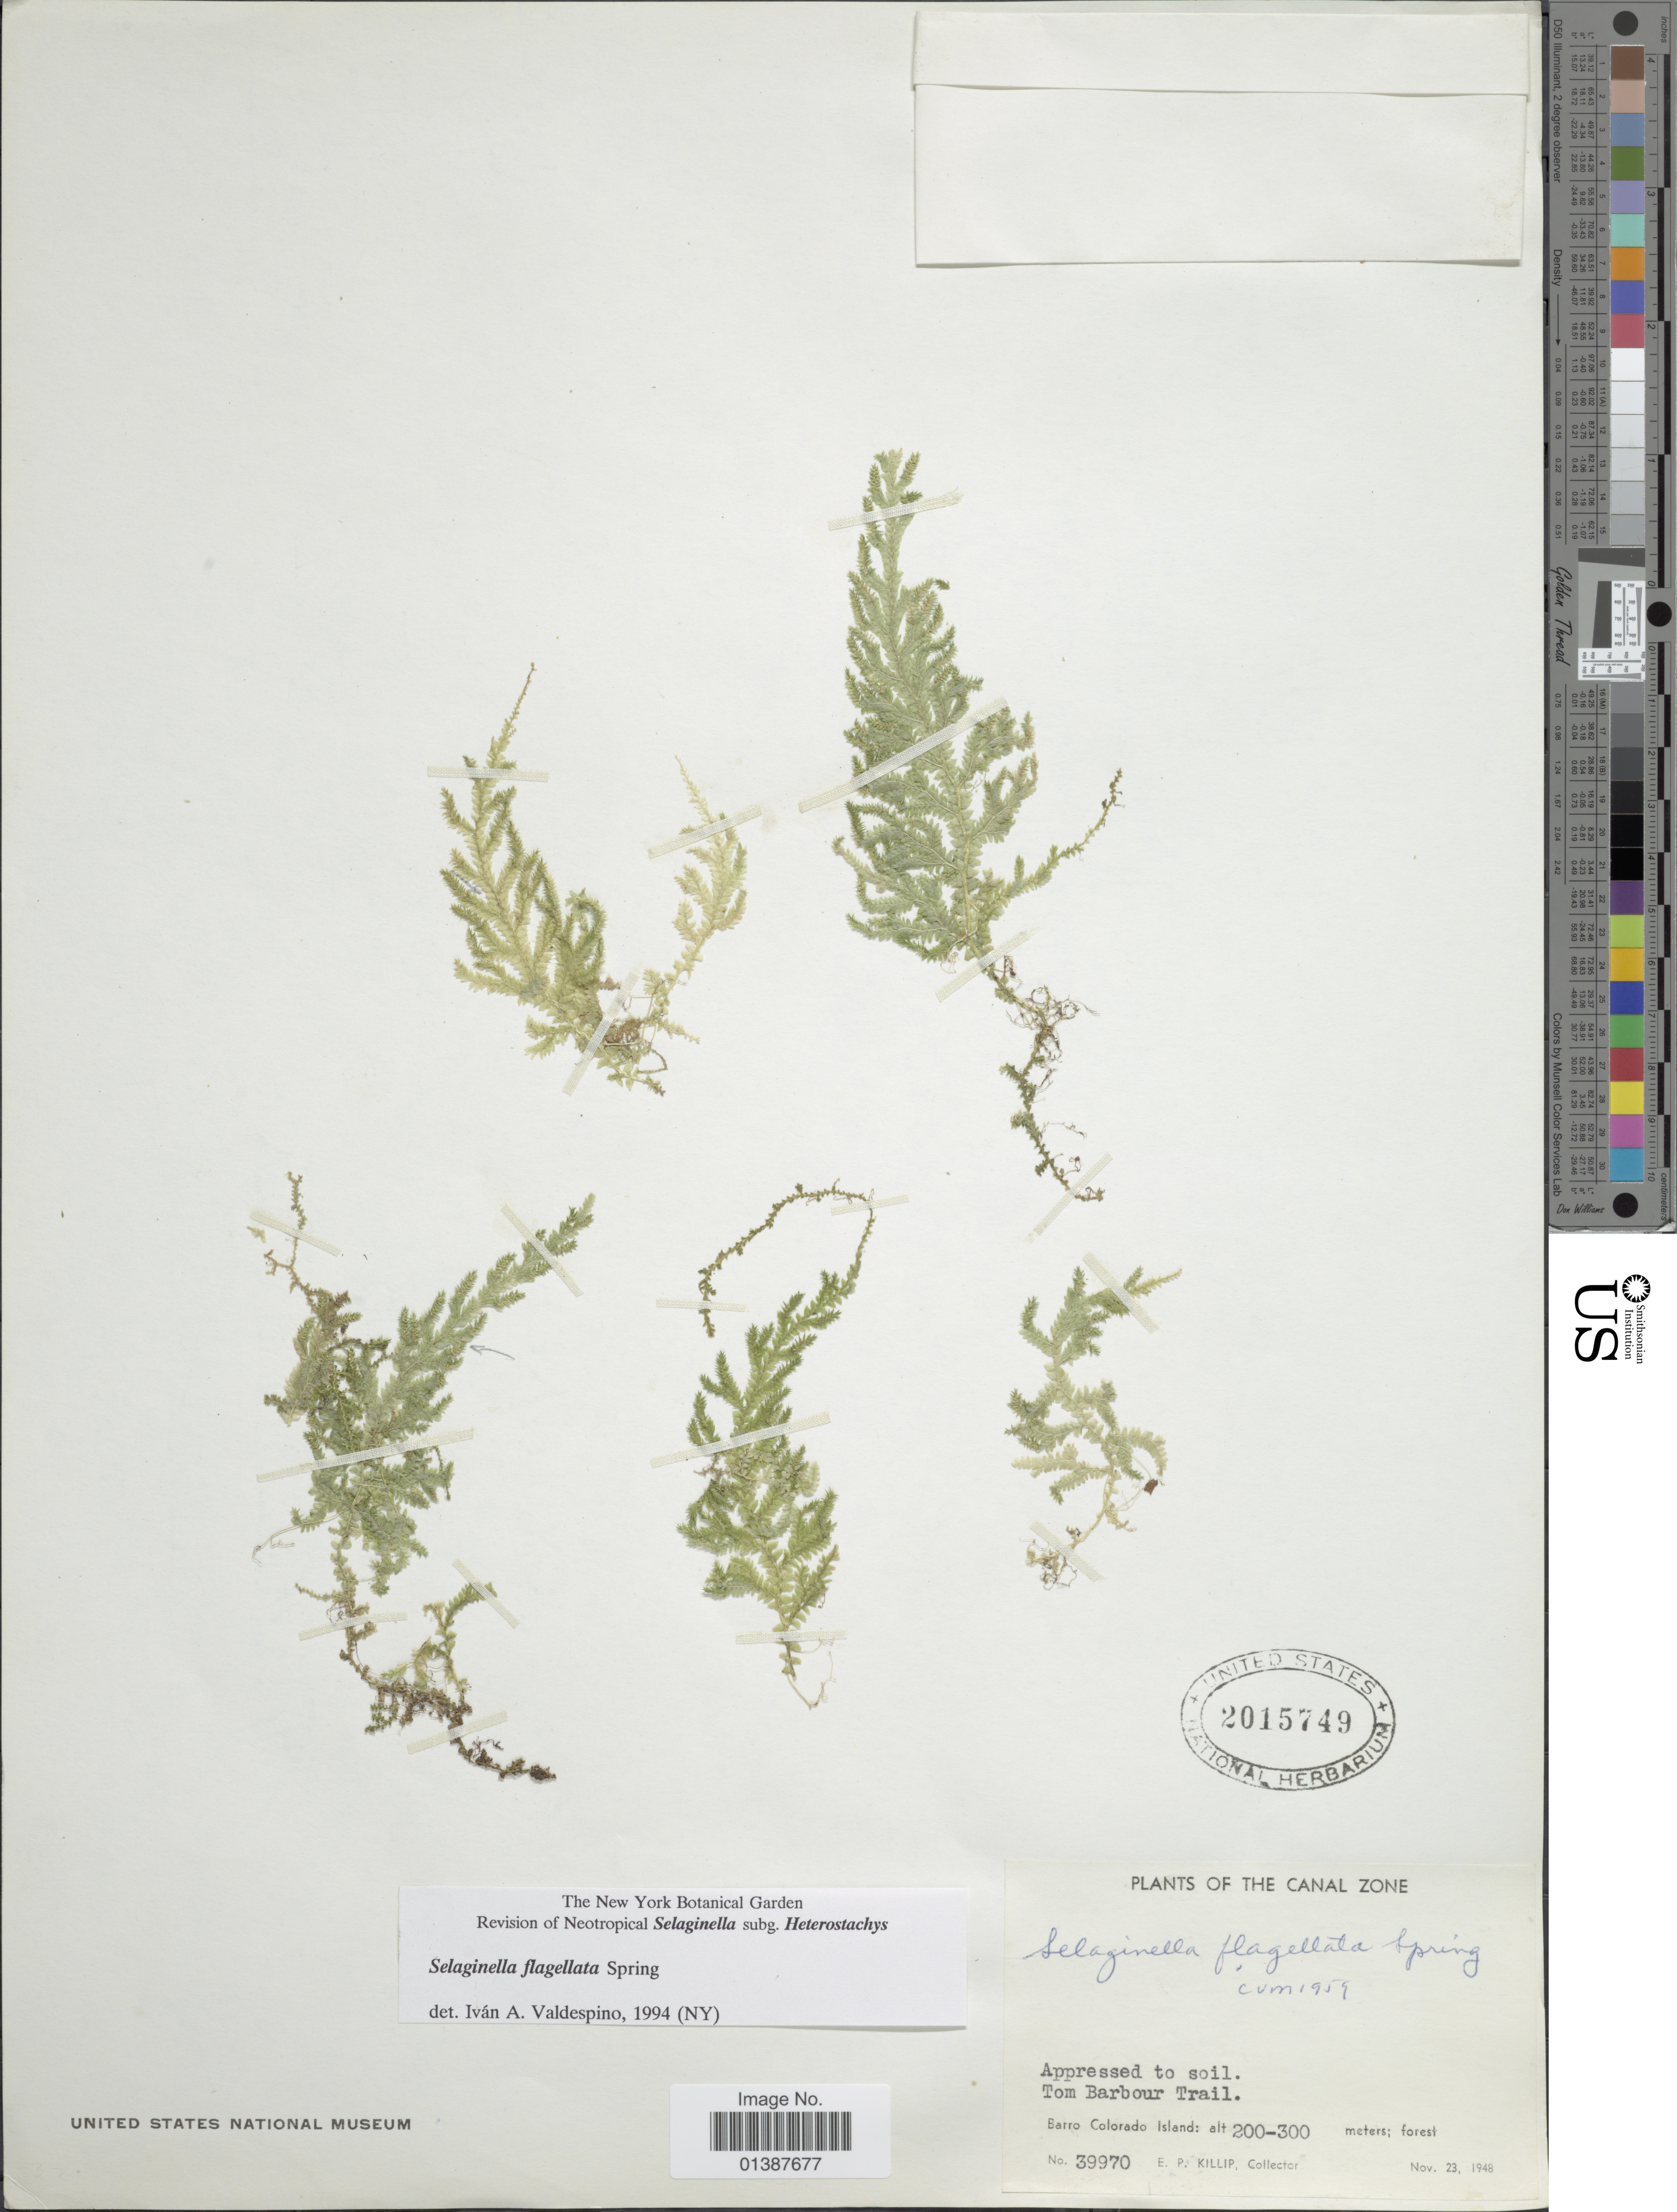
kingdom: Plantae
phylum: Tracheophyta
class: Lycopodiopsida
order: Selaginellales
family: Selaginellaceae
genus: Selaginella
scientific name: Selaginella flagellata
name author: Spring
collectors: E. P. Killip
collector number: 39970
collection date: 1948-11-23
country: Panama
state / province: Panamá Oeste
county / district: Canal Zone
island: Barro Colorado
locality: Tom Barbour Trail. Barro Colorado Island.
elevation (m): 200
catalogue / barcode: US 2015749